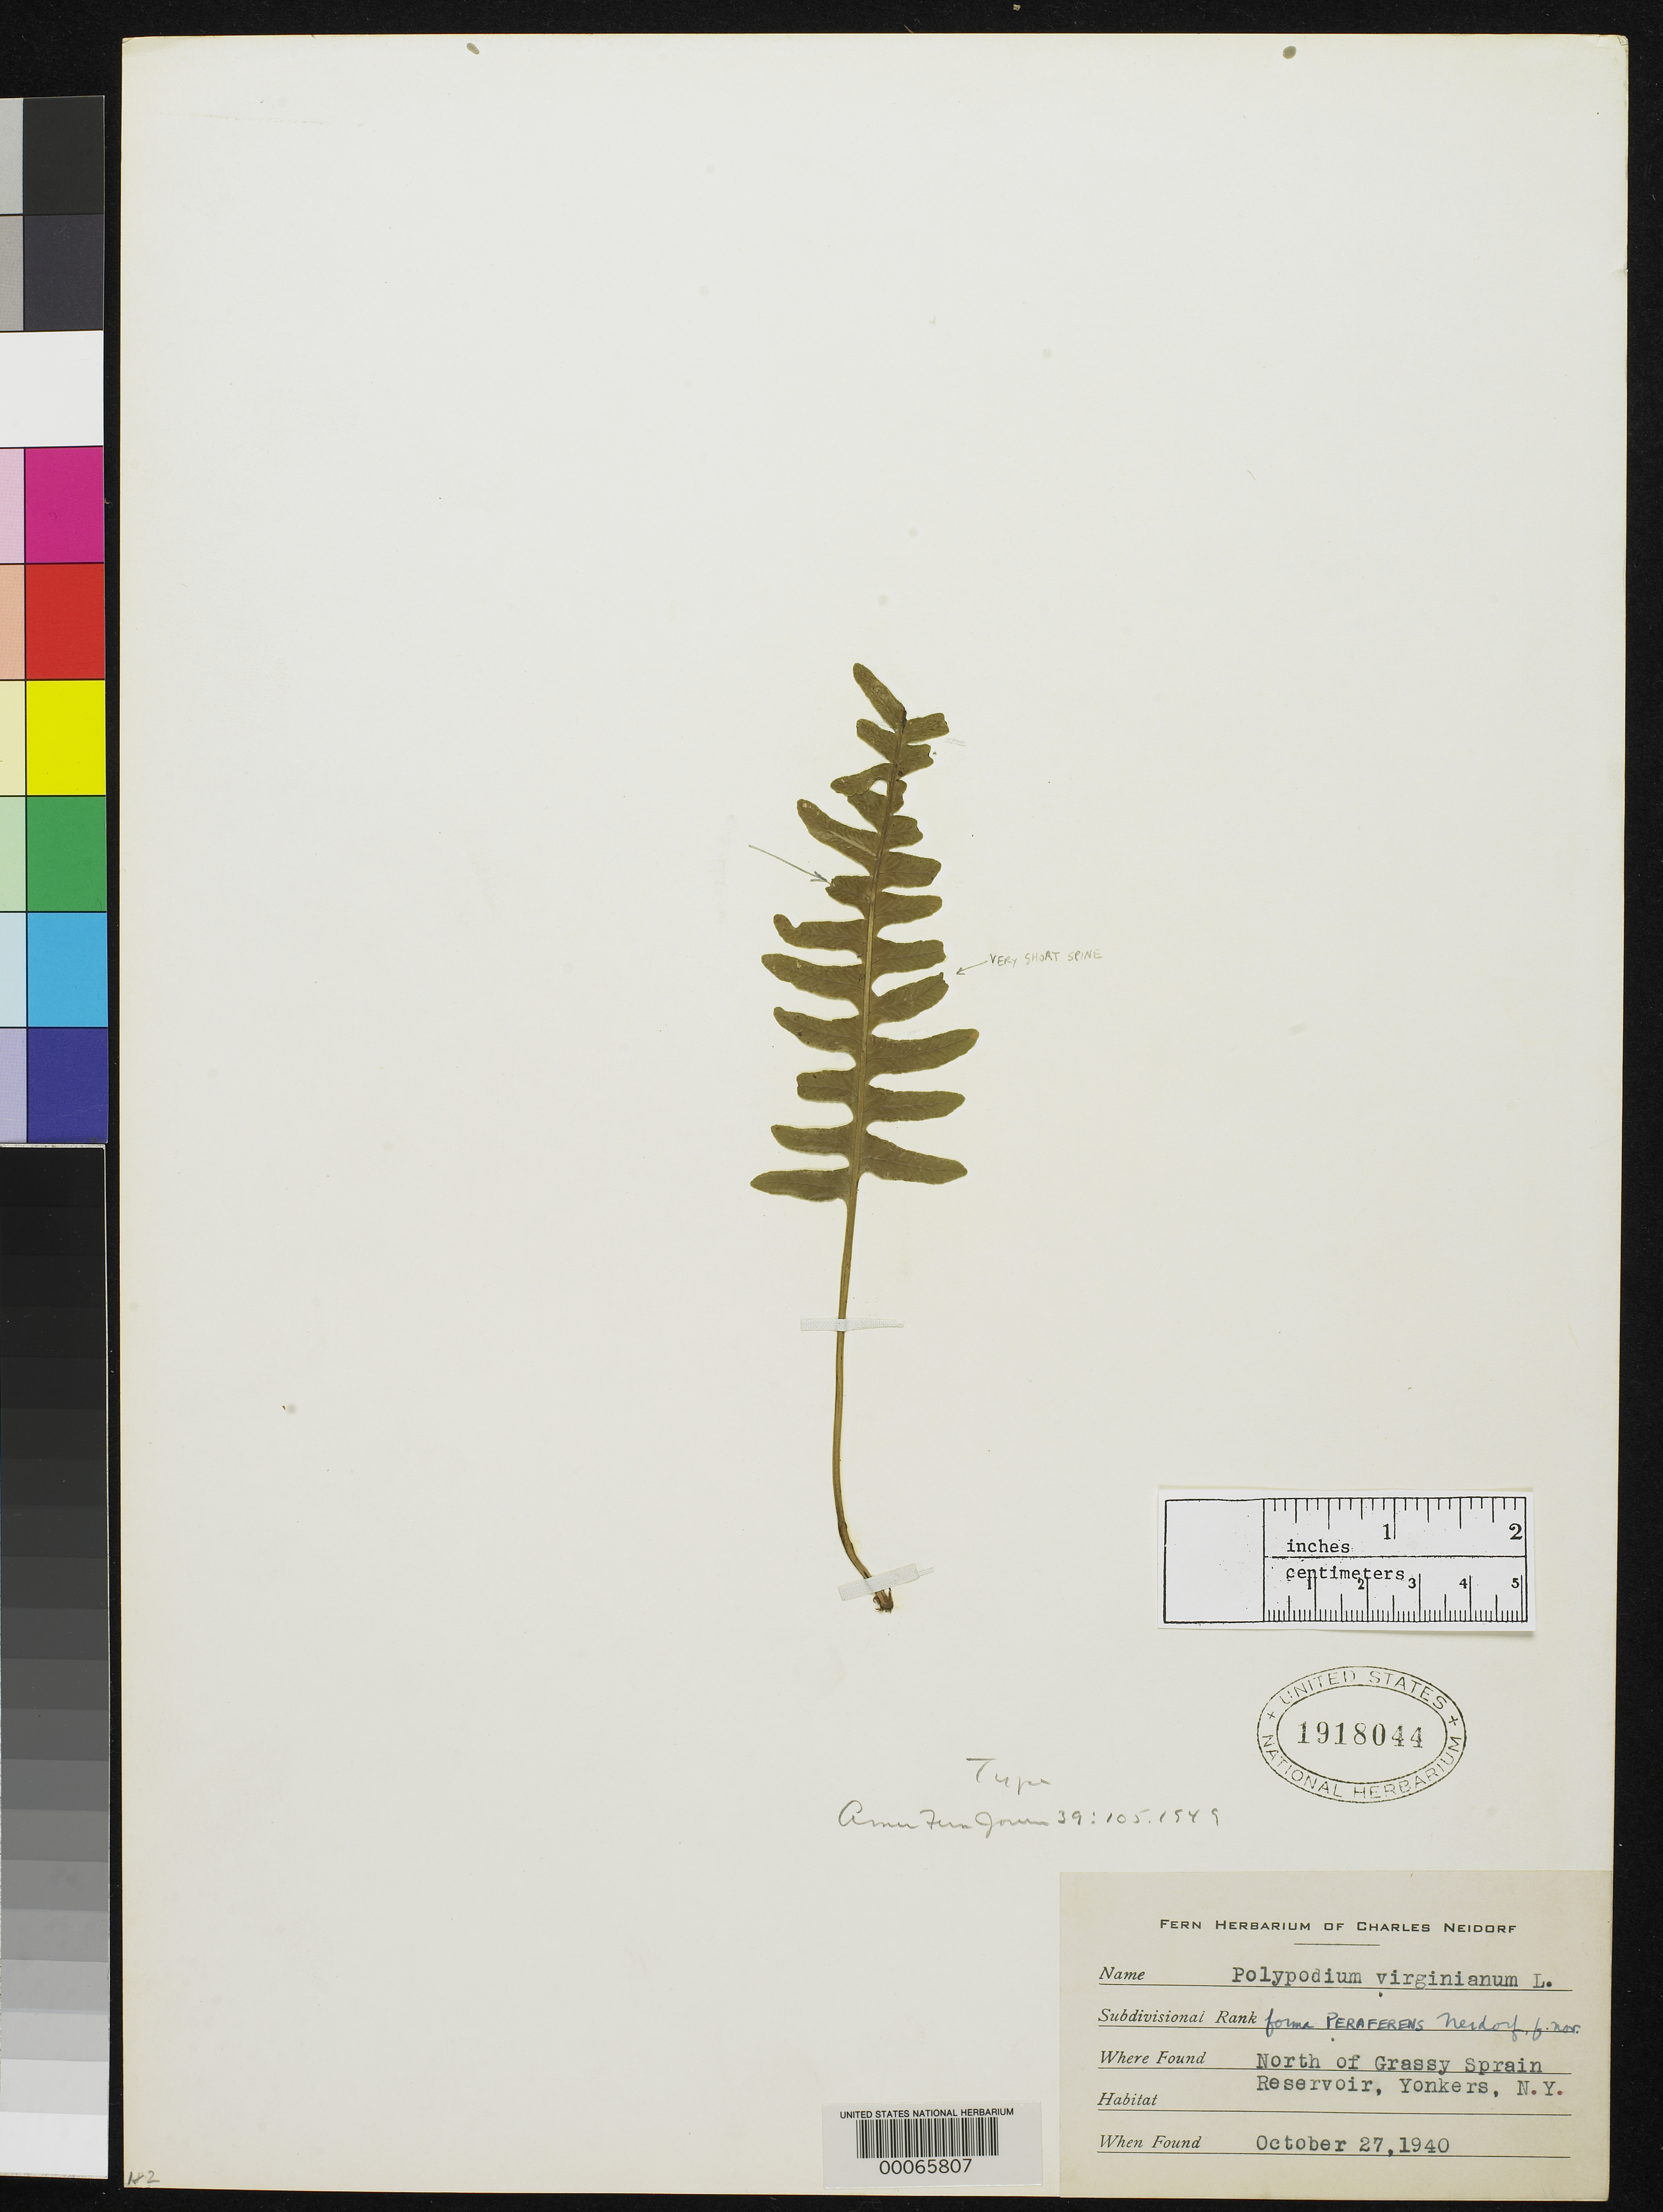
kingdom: Plantae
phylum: Tracheophyta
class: Polypodiopsida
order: Polypodiales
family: Polypodiaceae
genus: Polypodium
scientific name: Polypodium virginianum f. peraferens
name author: Neidorf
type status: Holotype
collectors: C. Neidorf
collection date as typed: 27 Oct 1940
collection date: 1940-10-27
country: United States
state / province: New York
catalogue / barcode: US 1918044